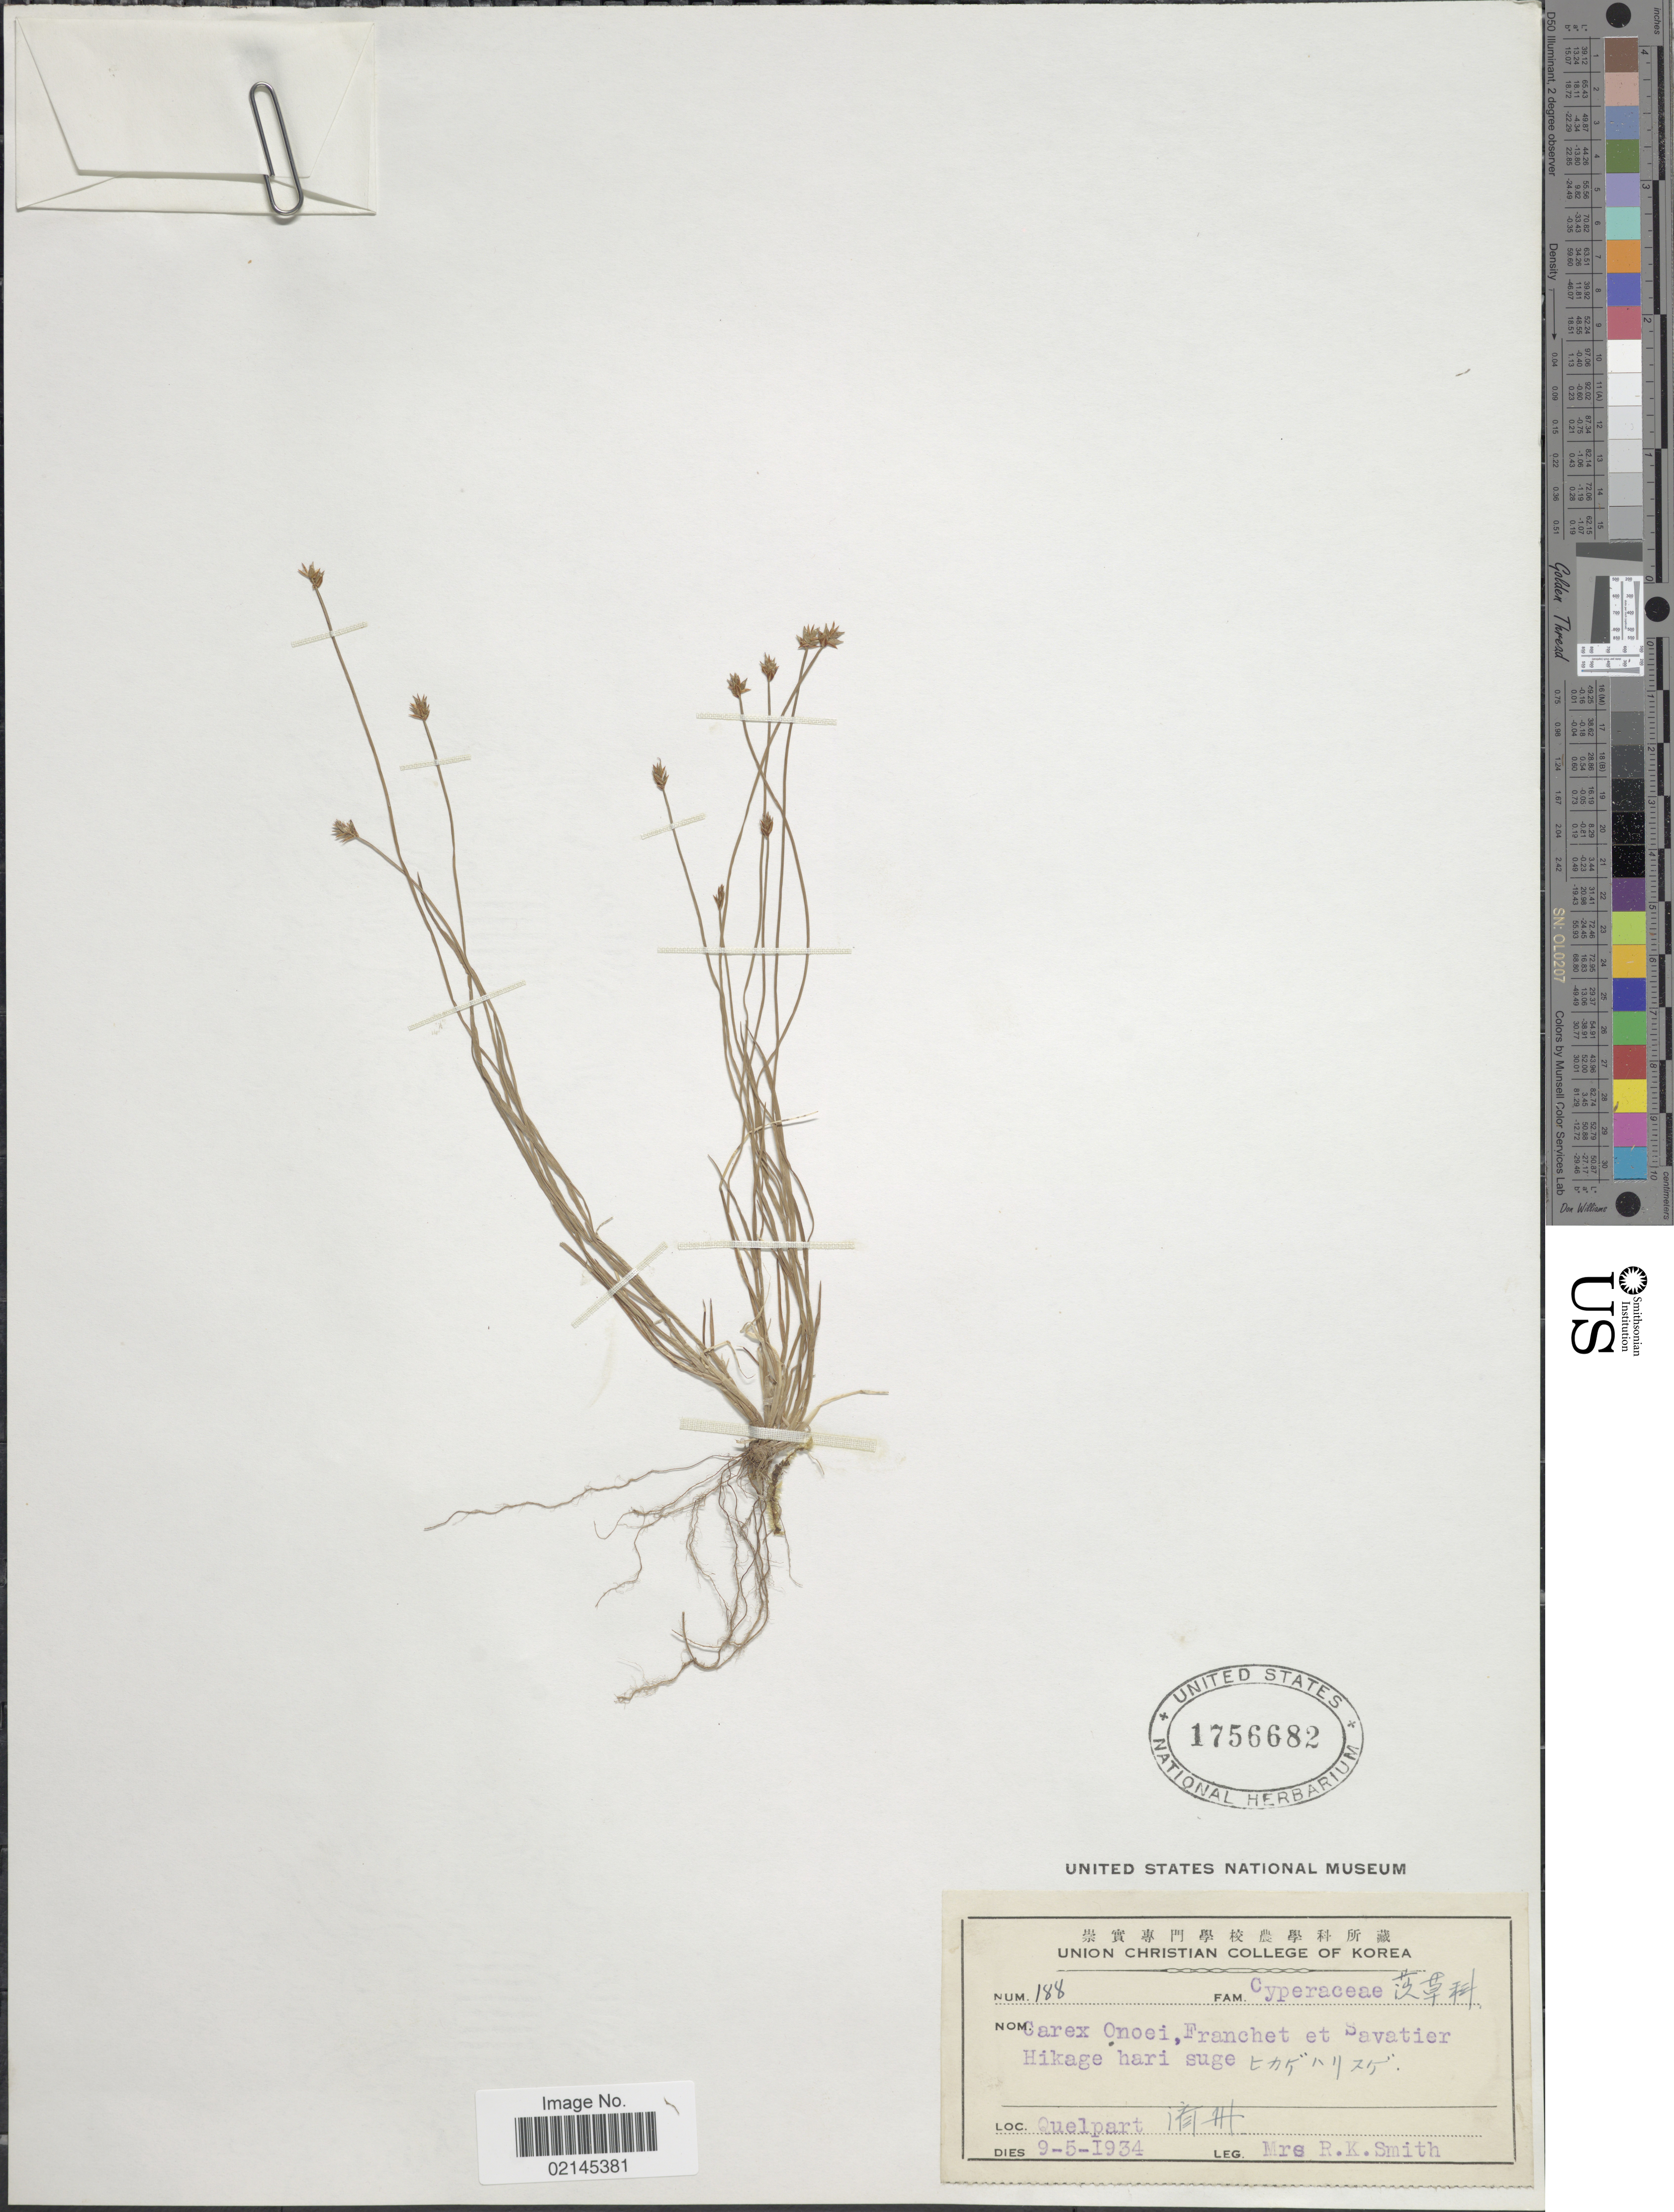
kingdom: Plantae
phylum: Tracheophyta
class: Liliopsida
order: Poales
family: Cyperaceae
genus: Carex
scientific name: Carex onoei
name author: Franch. & Sav.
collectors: Mrs. R. K. Smith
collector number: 188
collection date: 1934-05-09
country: North Korea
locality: Quelpart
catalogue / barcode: US 1756682